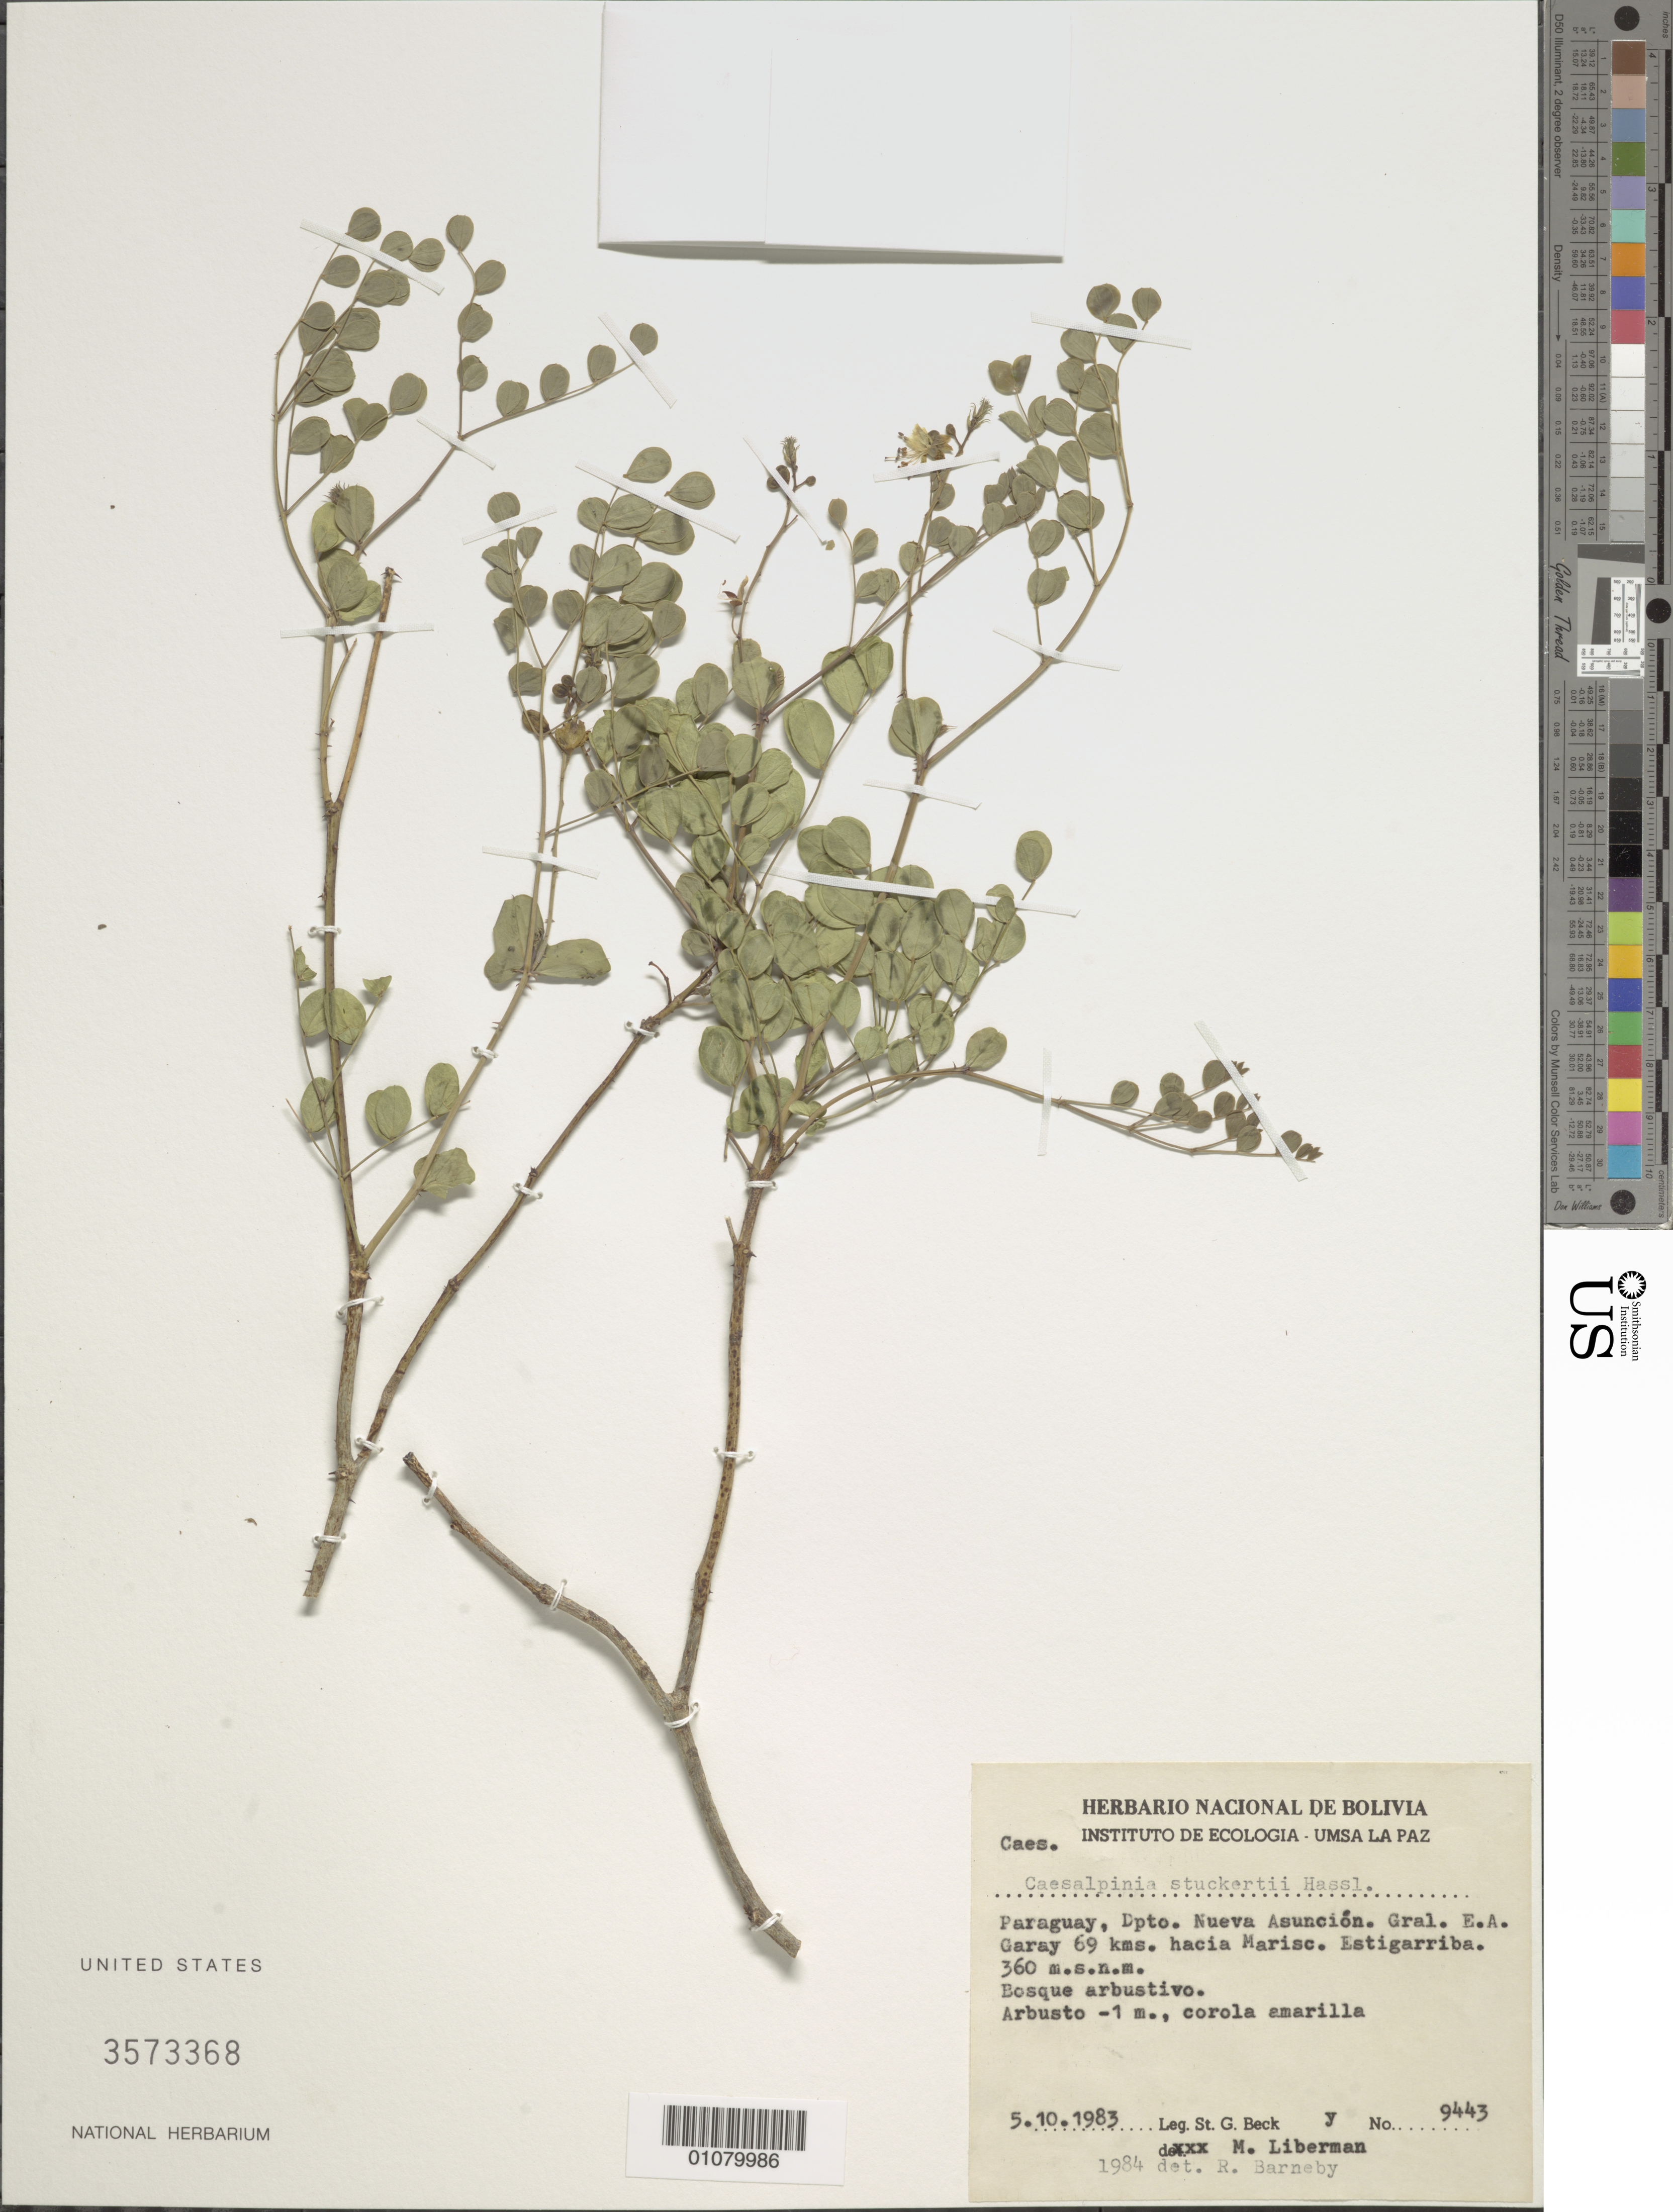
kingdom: Plantae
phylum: Tracheophyta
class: Magnoliopsida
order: Fabales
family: Fabaceae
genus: Denisophytum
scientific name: Denisophytum stuckertii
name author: (Hassl.) Gagnon & G.P. Lewis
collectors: S. G. Beck & M. Liberman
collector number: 9443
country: Paraguay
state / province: Boquerón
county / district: Nueva Asuncion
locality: Gral. E.A. Garay, hacia Mariscal Estigarriba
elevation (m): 360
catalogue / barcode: US 3573368